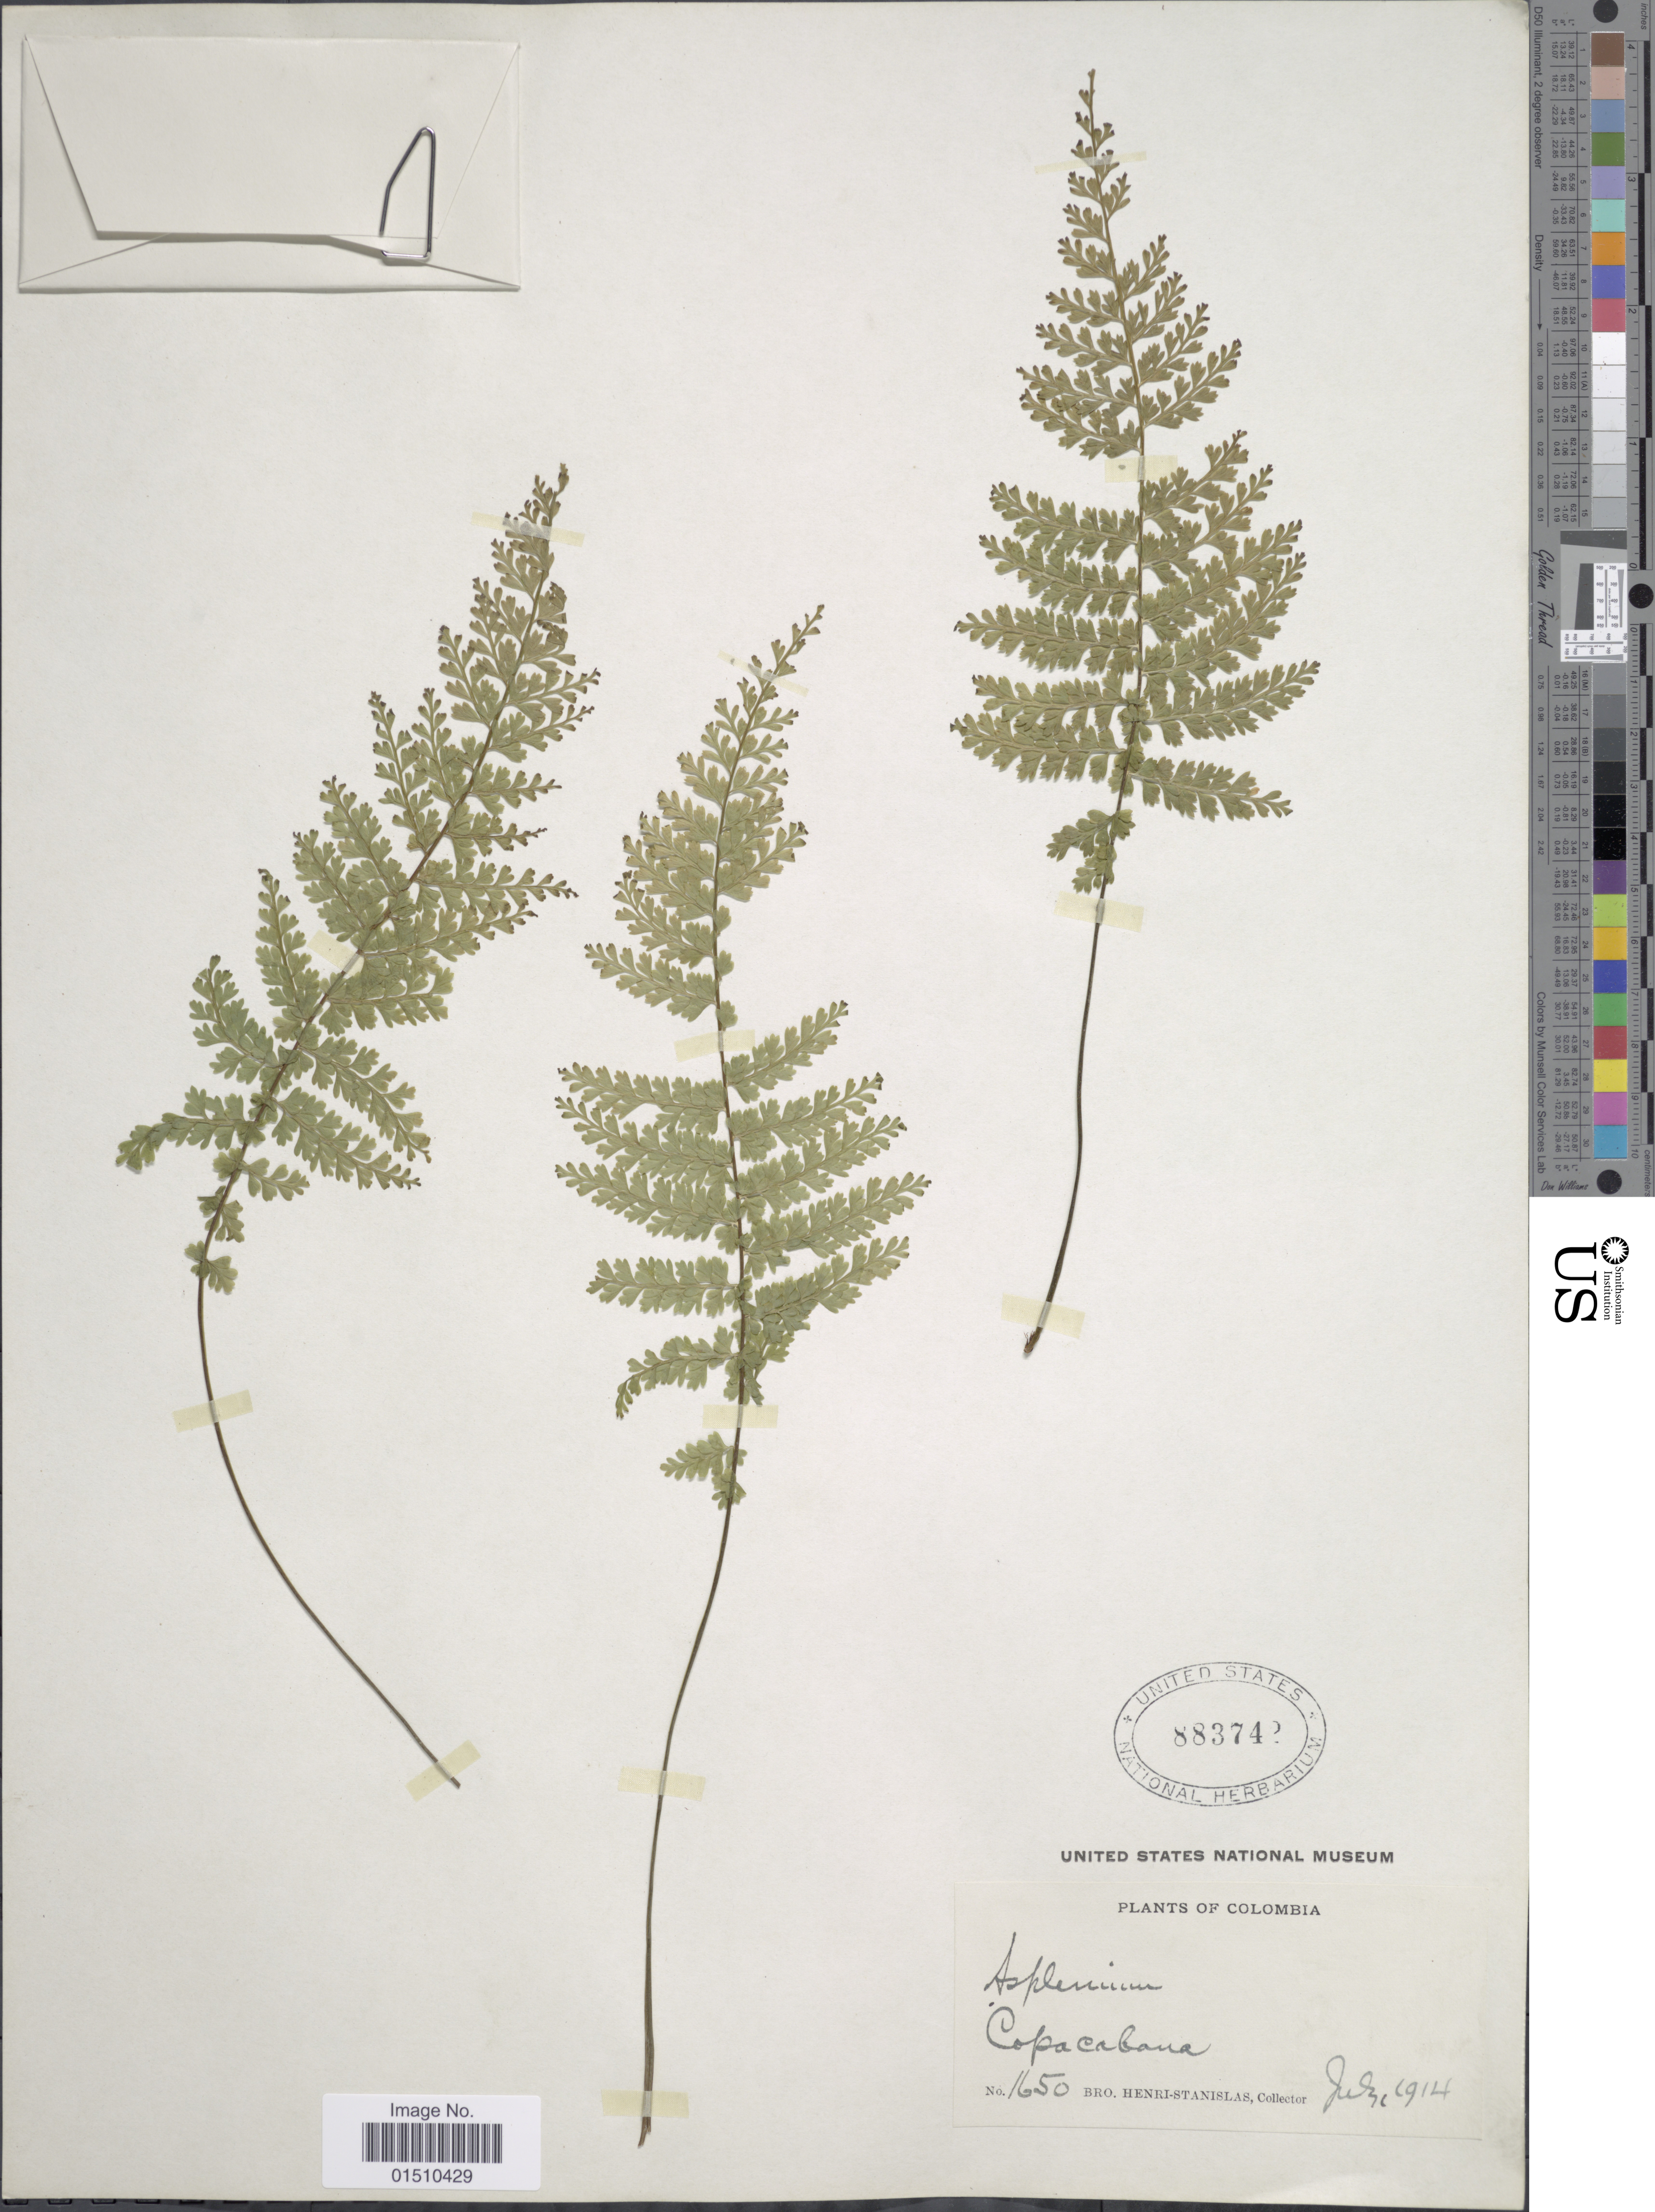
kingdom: Plantae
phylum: Tracheophyta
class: Polypodiopsida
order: Polypodiales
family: Aspleniaceae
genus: Asplenium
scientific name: Asplenium cristatum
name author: Lam.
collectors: Henri-Stanislas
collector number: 1650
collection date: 1914-07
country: Colombia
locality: Colombia, Copacaban.